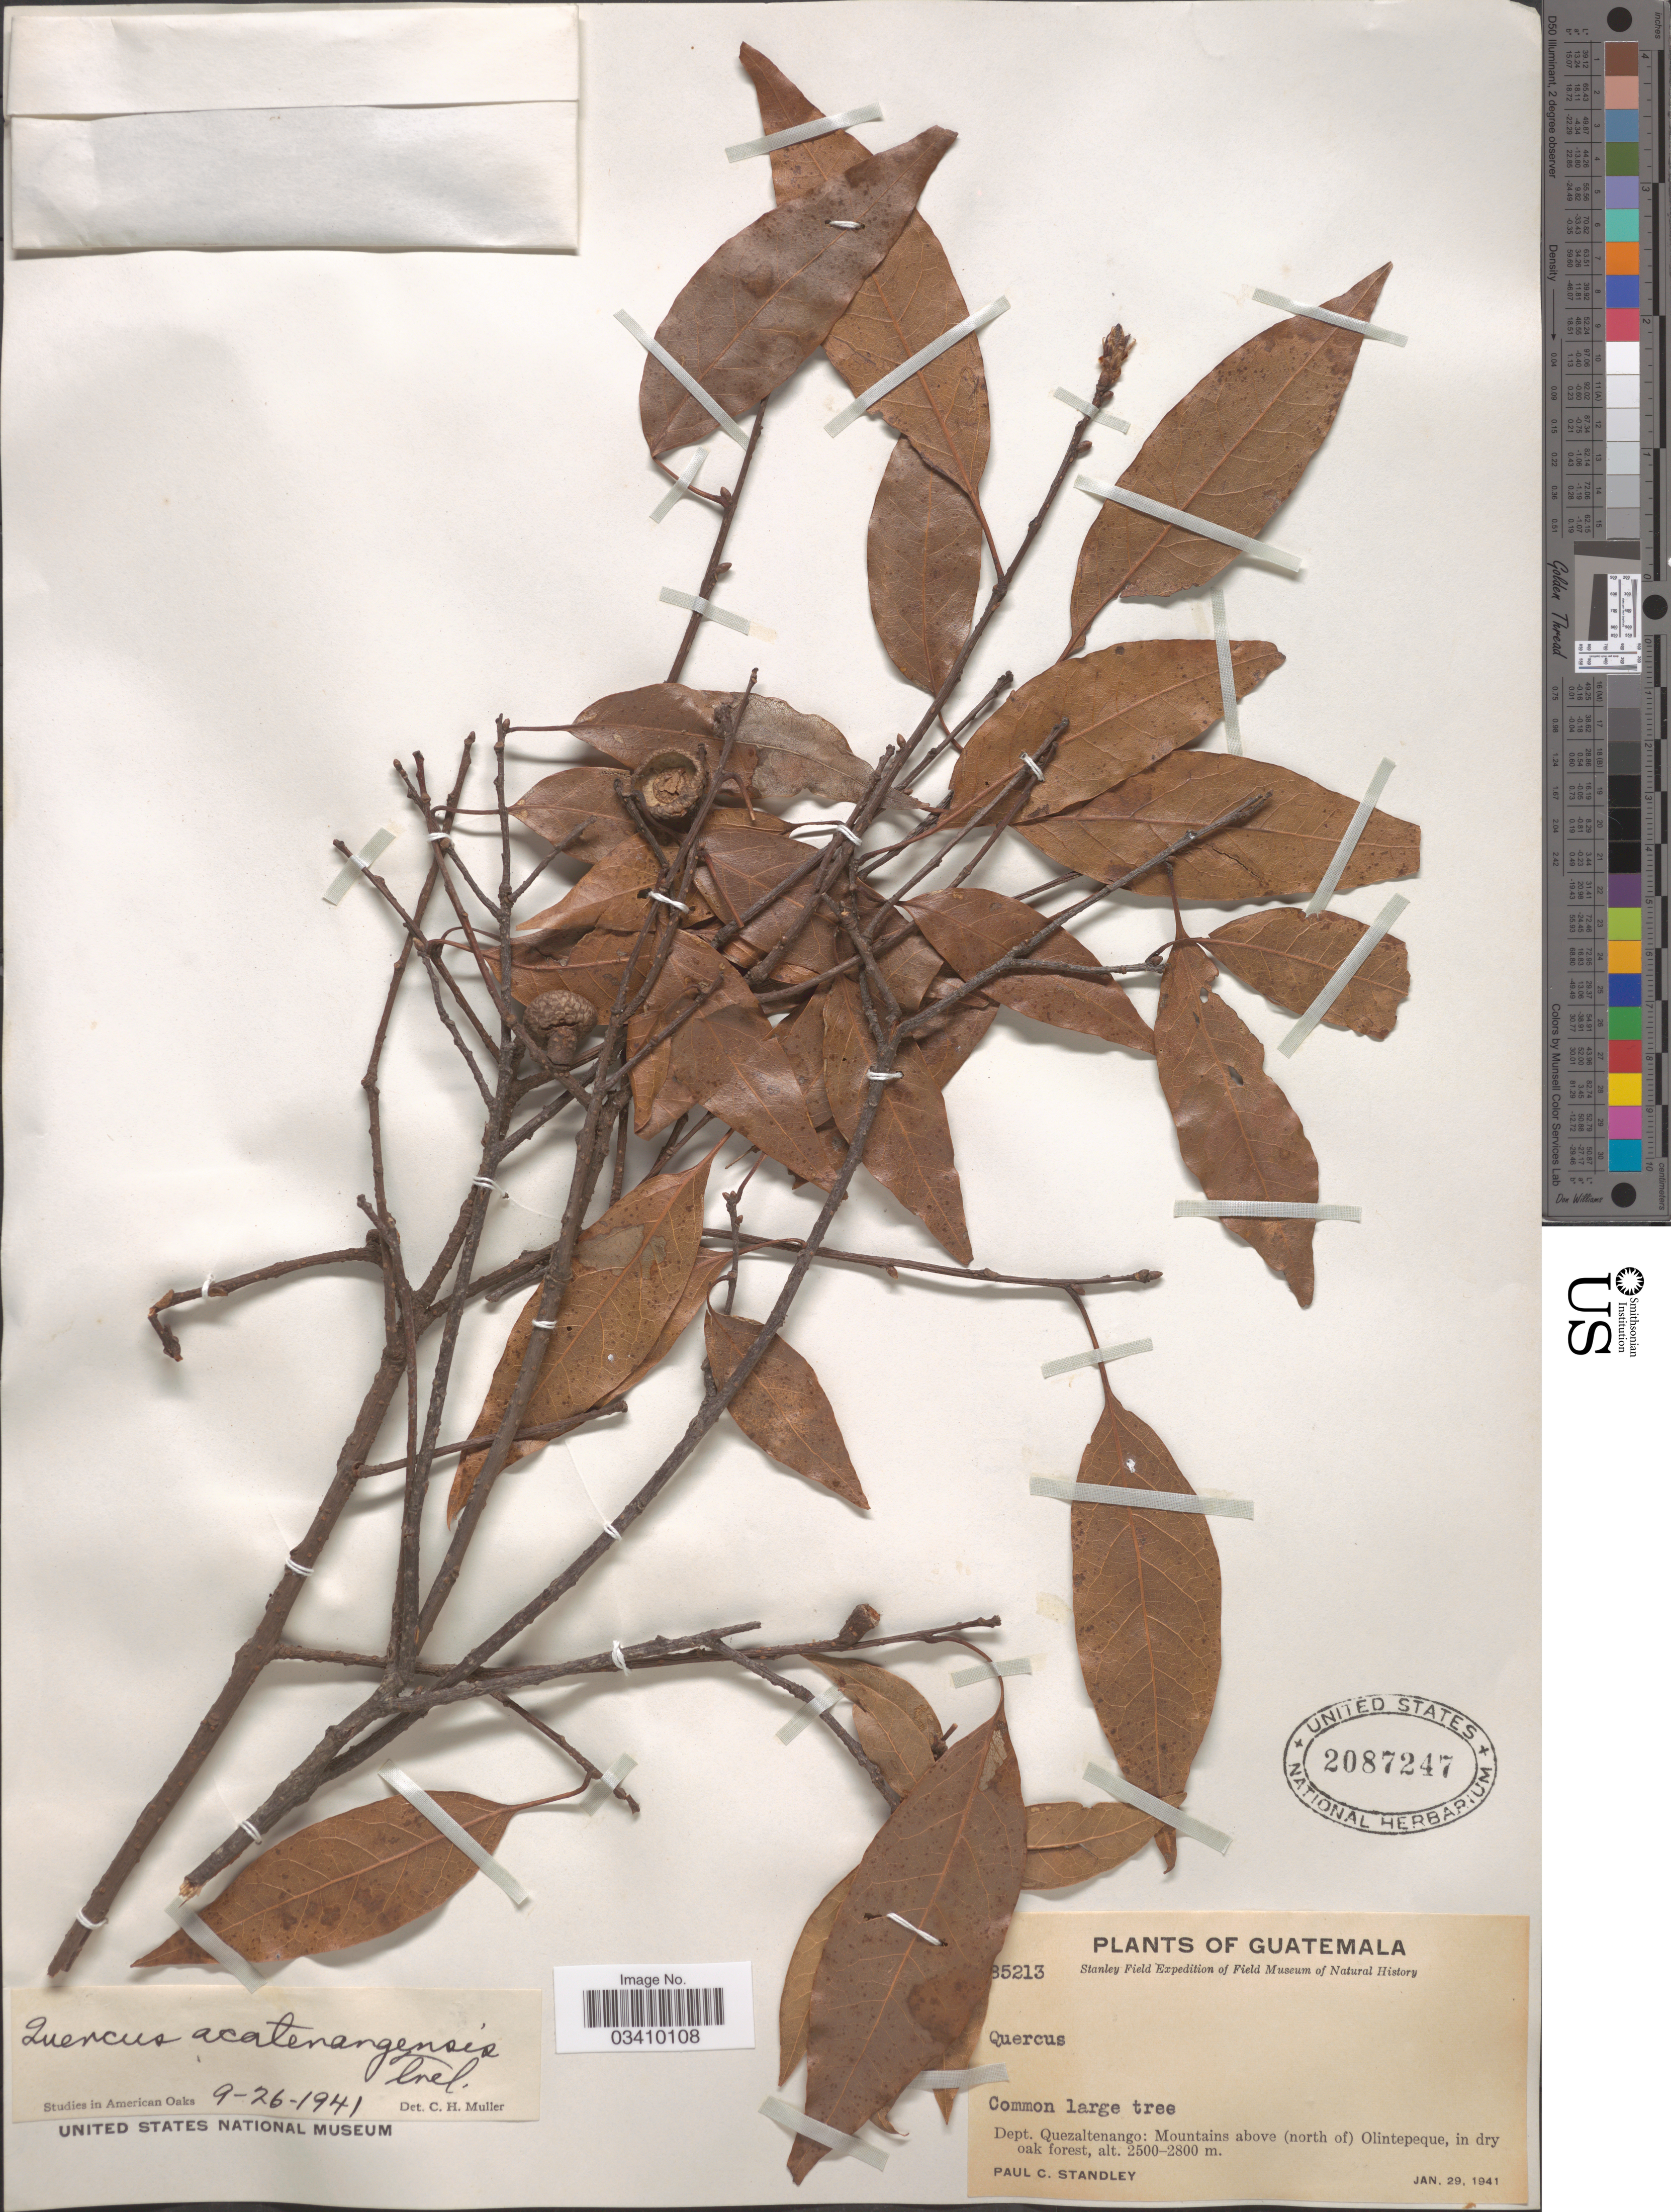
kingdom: Plantae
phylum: Tracheophyta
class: Magnoliopsida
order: Fagales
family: Fagaceae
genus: Quercus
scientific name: Quercus acatenangensis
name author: Trel.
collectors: P. C. Standley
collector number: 85213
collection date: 1941-01-29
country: Guatemala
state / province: Quetzaltenango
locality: Dept. Quezaltenango: Mountains above (north of) Olintepeque, in dry oak forest.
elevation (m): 2500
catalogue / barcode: US 2087247